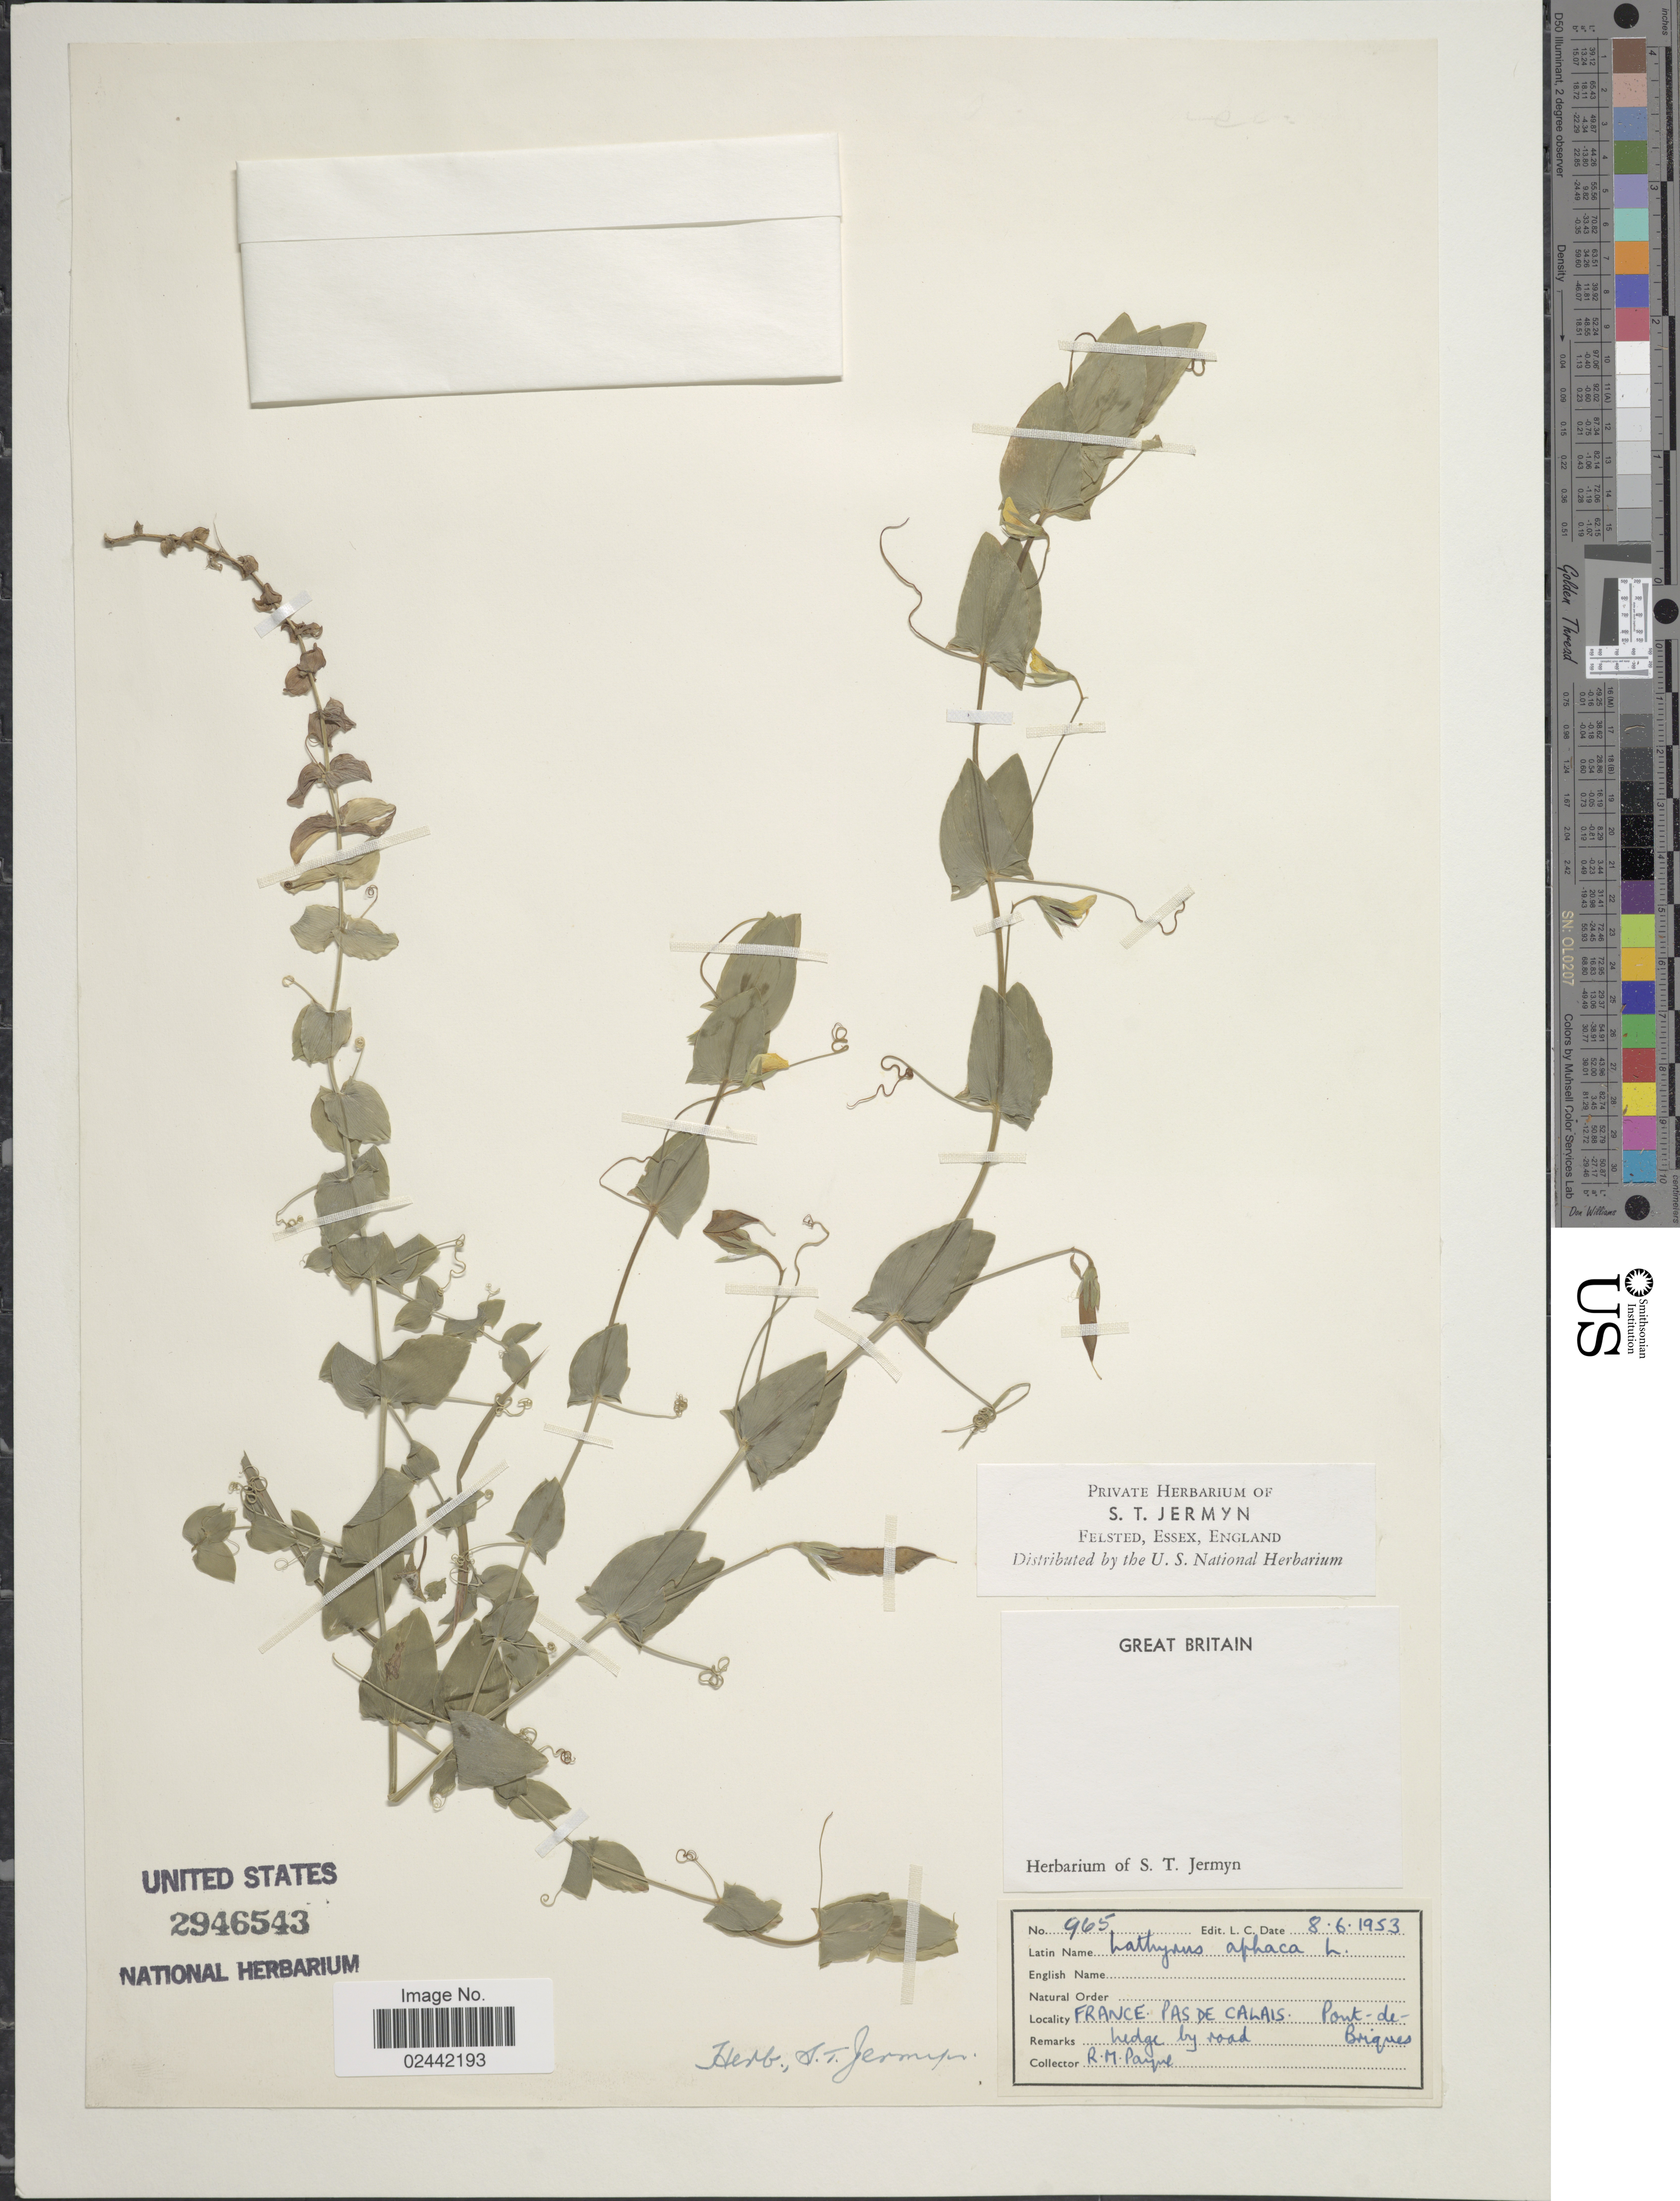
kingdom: Plantae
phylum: Tracheophyta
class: Magnoliopsida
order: Fabales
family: Fabaceae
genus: Lathyrus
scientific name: Lathyrus aphaca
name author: L.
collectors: R. Payne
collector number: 965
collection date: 1953-06-08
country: France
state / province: Hauts-de-France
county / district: Pas-de-Calais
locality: France, Pas-de-Calais, Pont de Briques.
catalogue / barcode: US 2946543